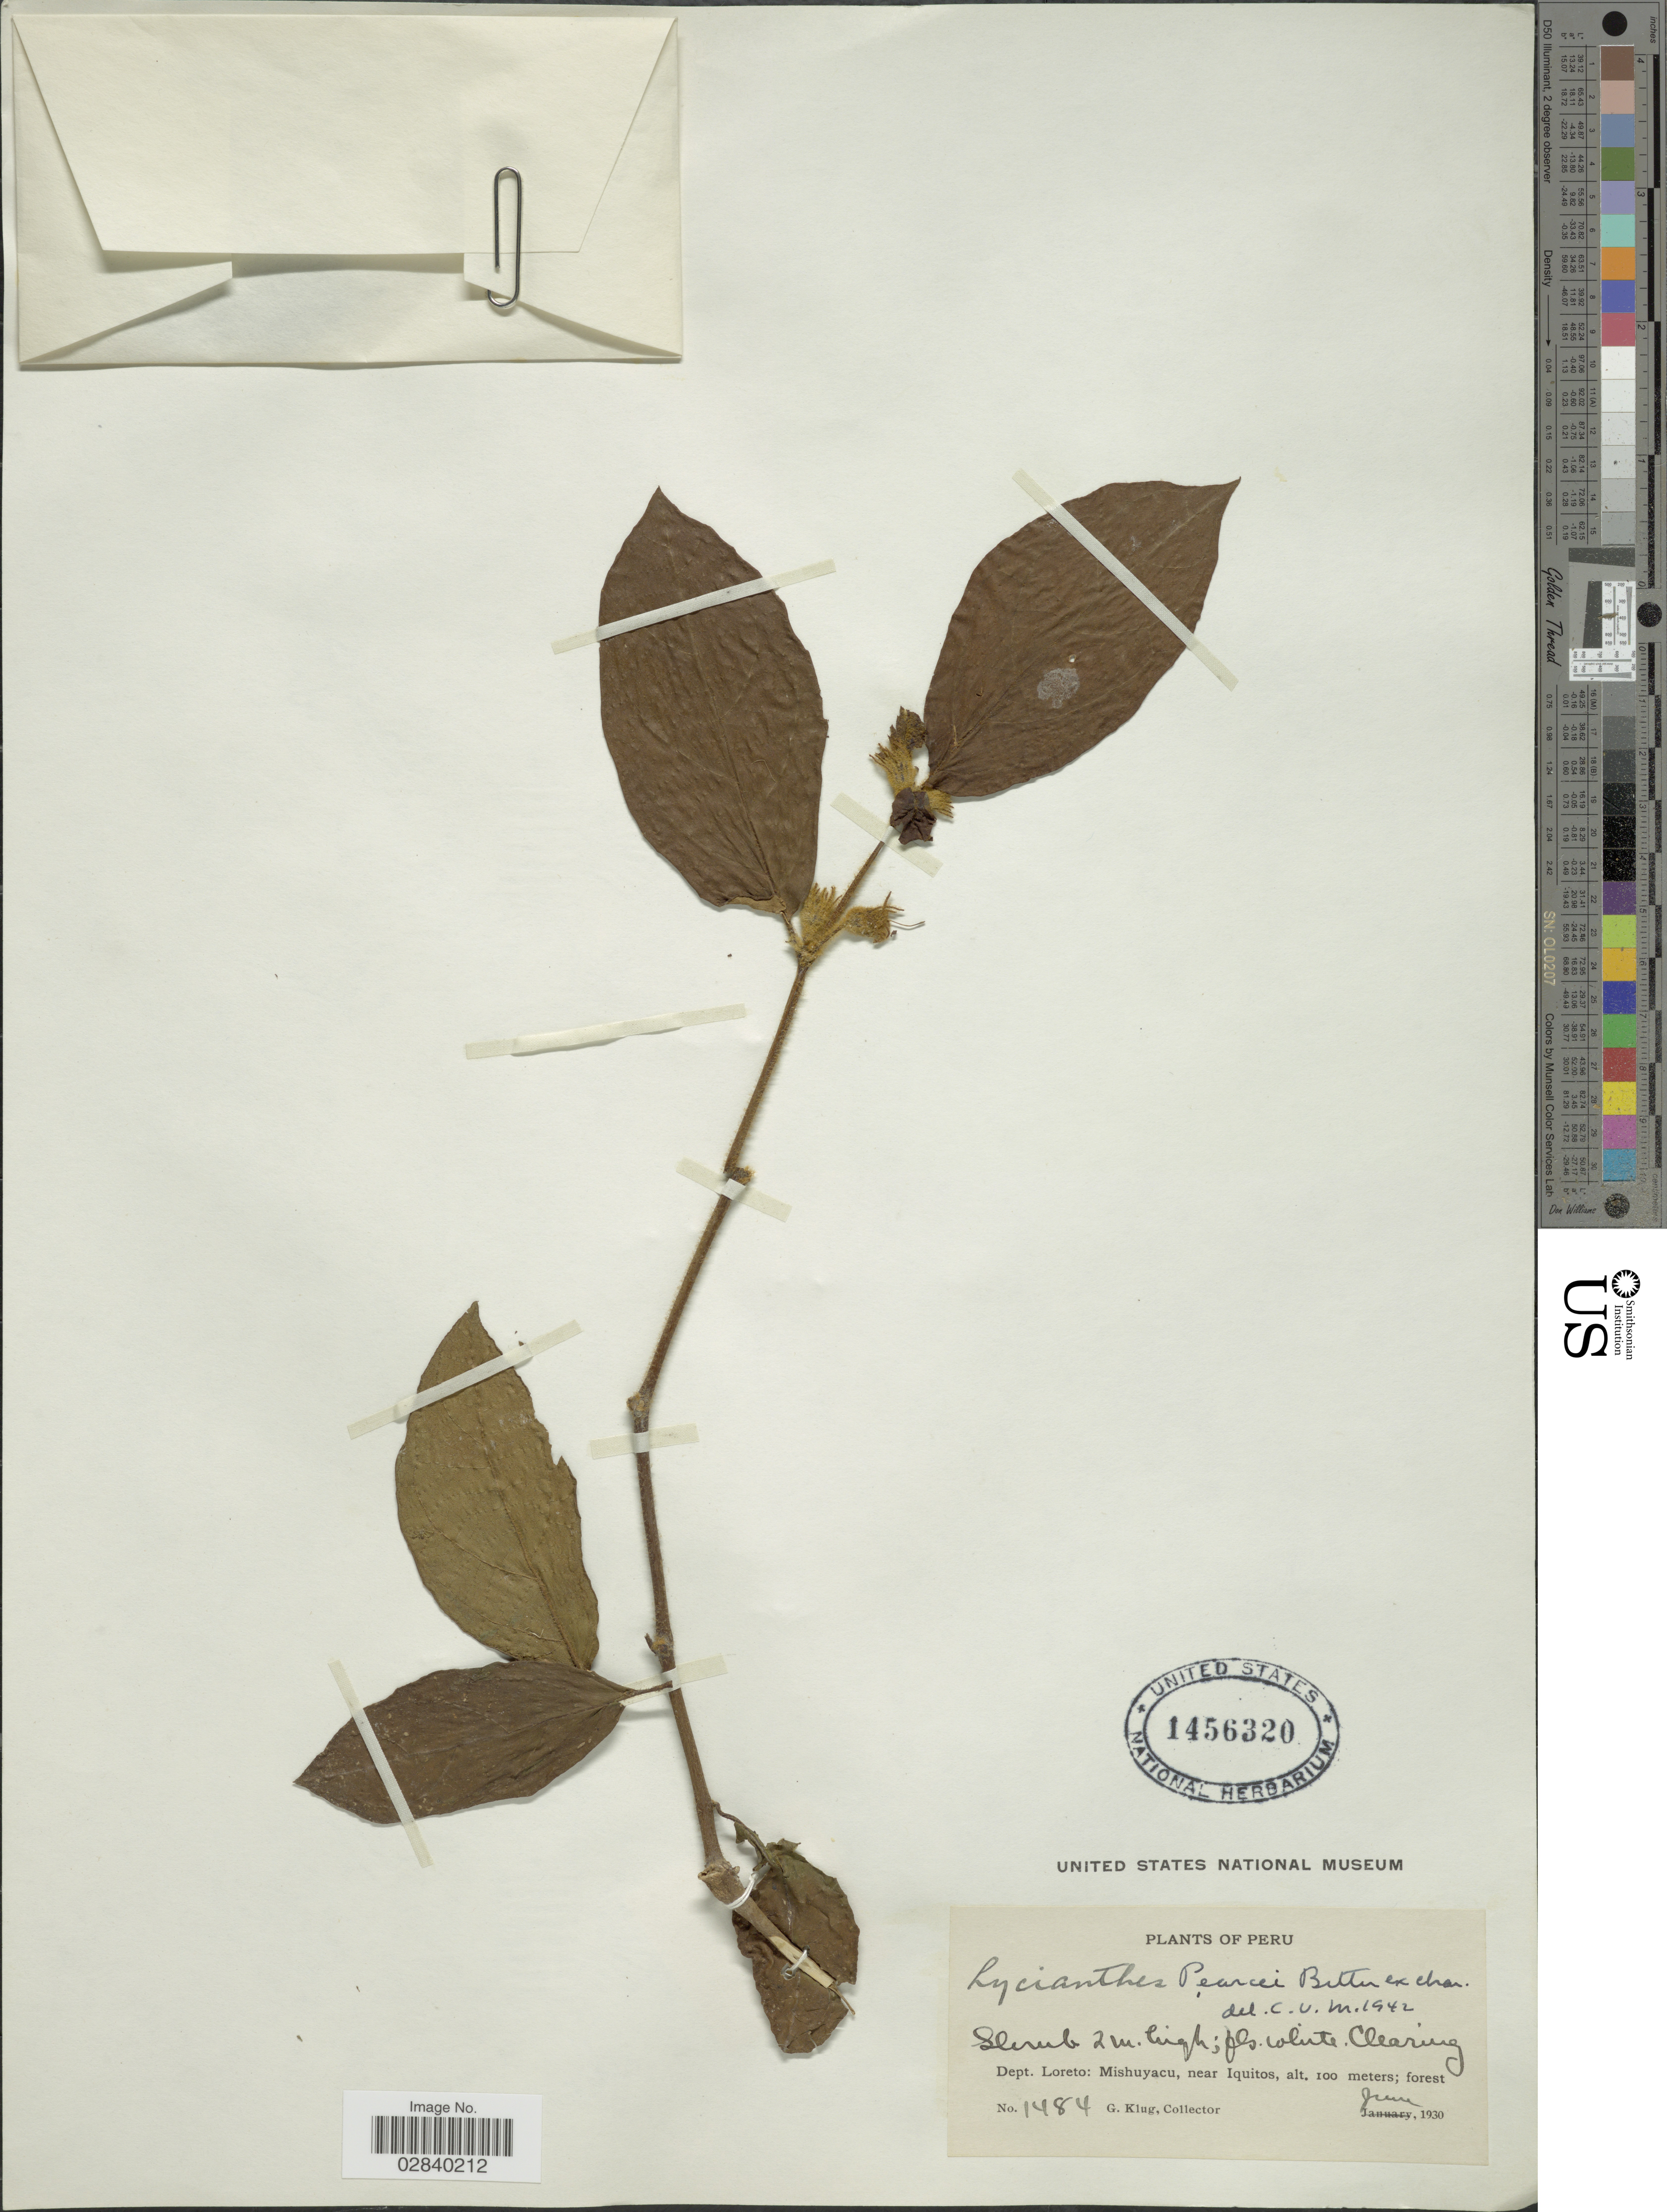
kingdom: Plantae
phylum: Tracheophyta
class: Magnoliopsida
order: Solanales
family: Solanaceae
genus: Lycianthes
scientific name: Lycianthes pearcei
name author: Bitter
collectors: G. Klug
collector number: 1484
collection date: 1930-06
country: Peru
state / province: Loreto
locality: Dept. Loreto: Mishuyacu, near Iquitos.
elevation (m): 100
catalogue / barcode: US 1456320